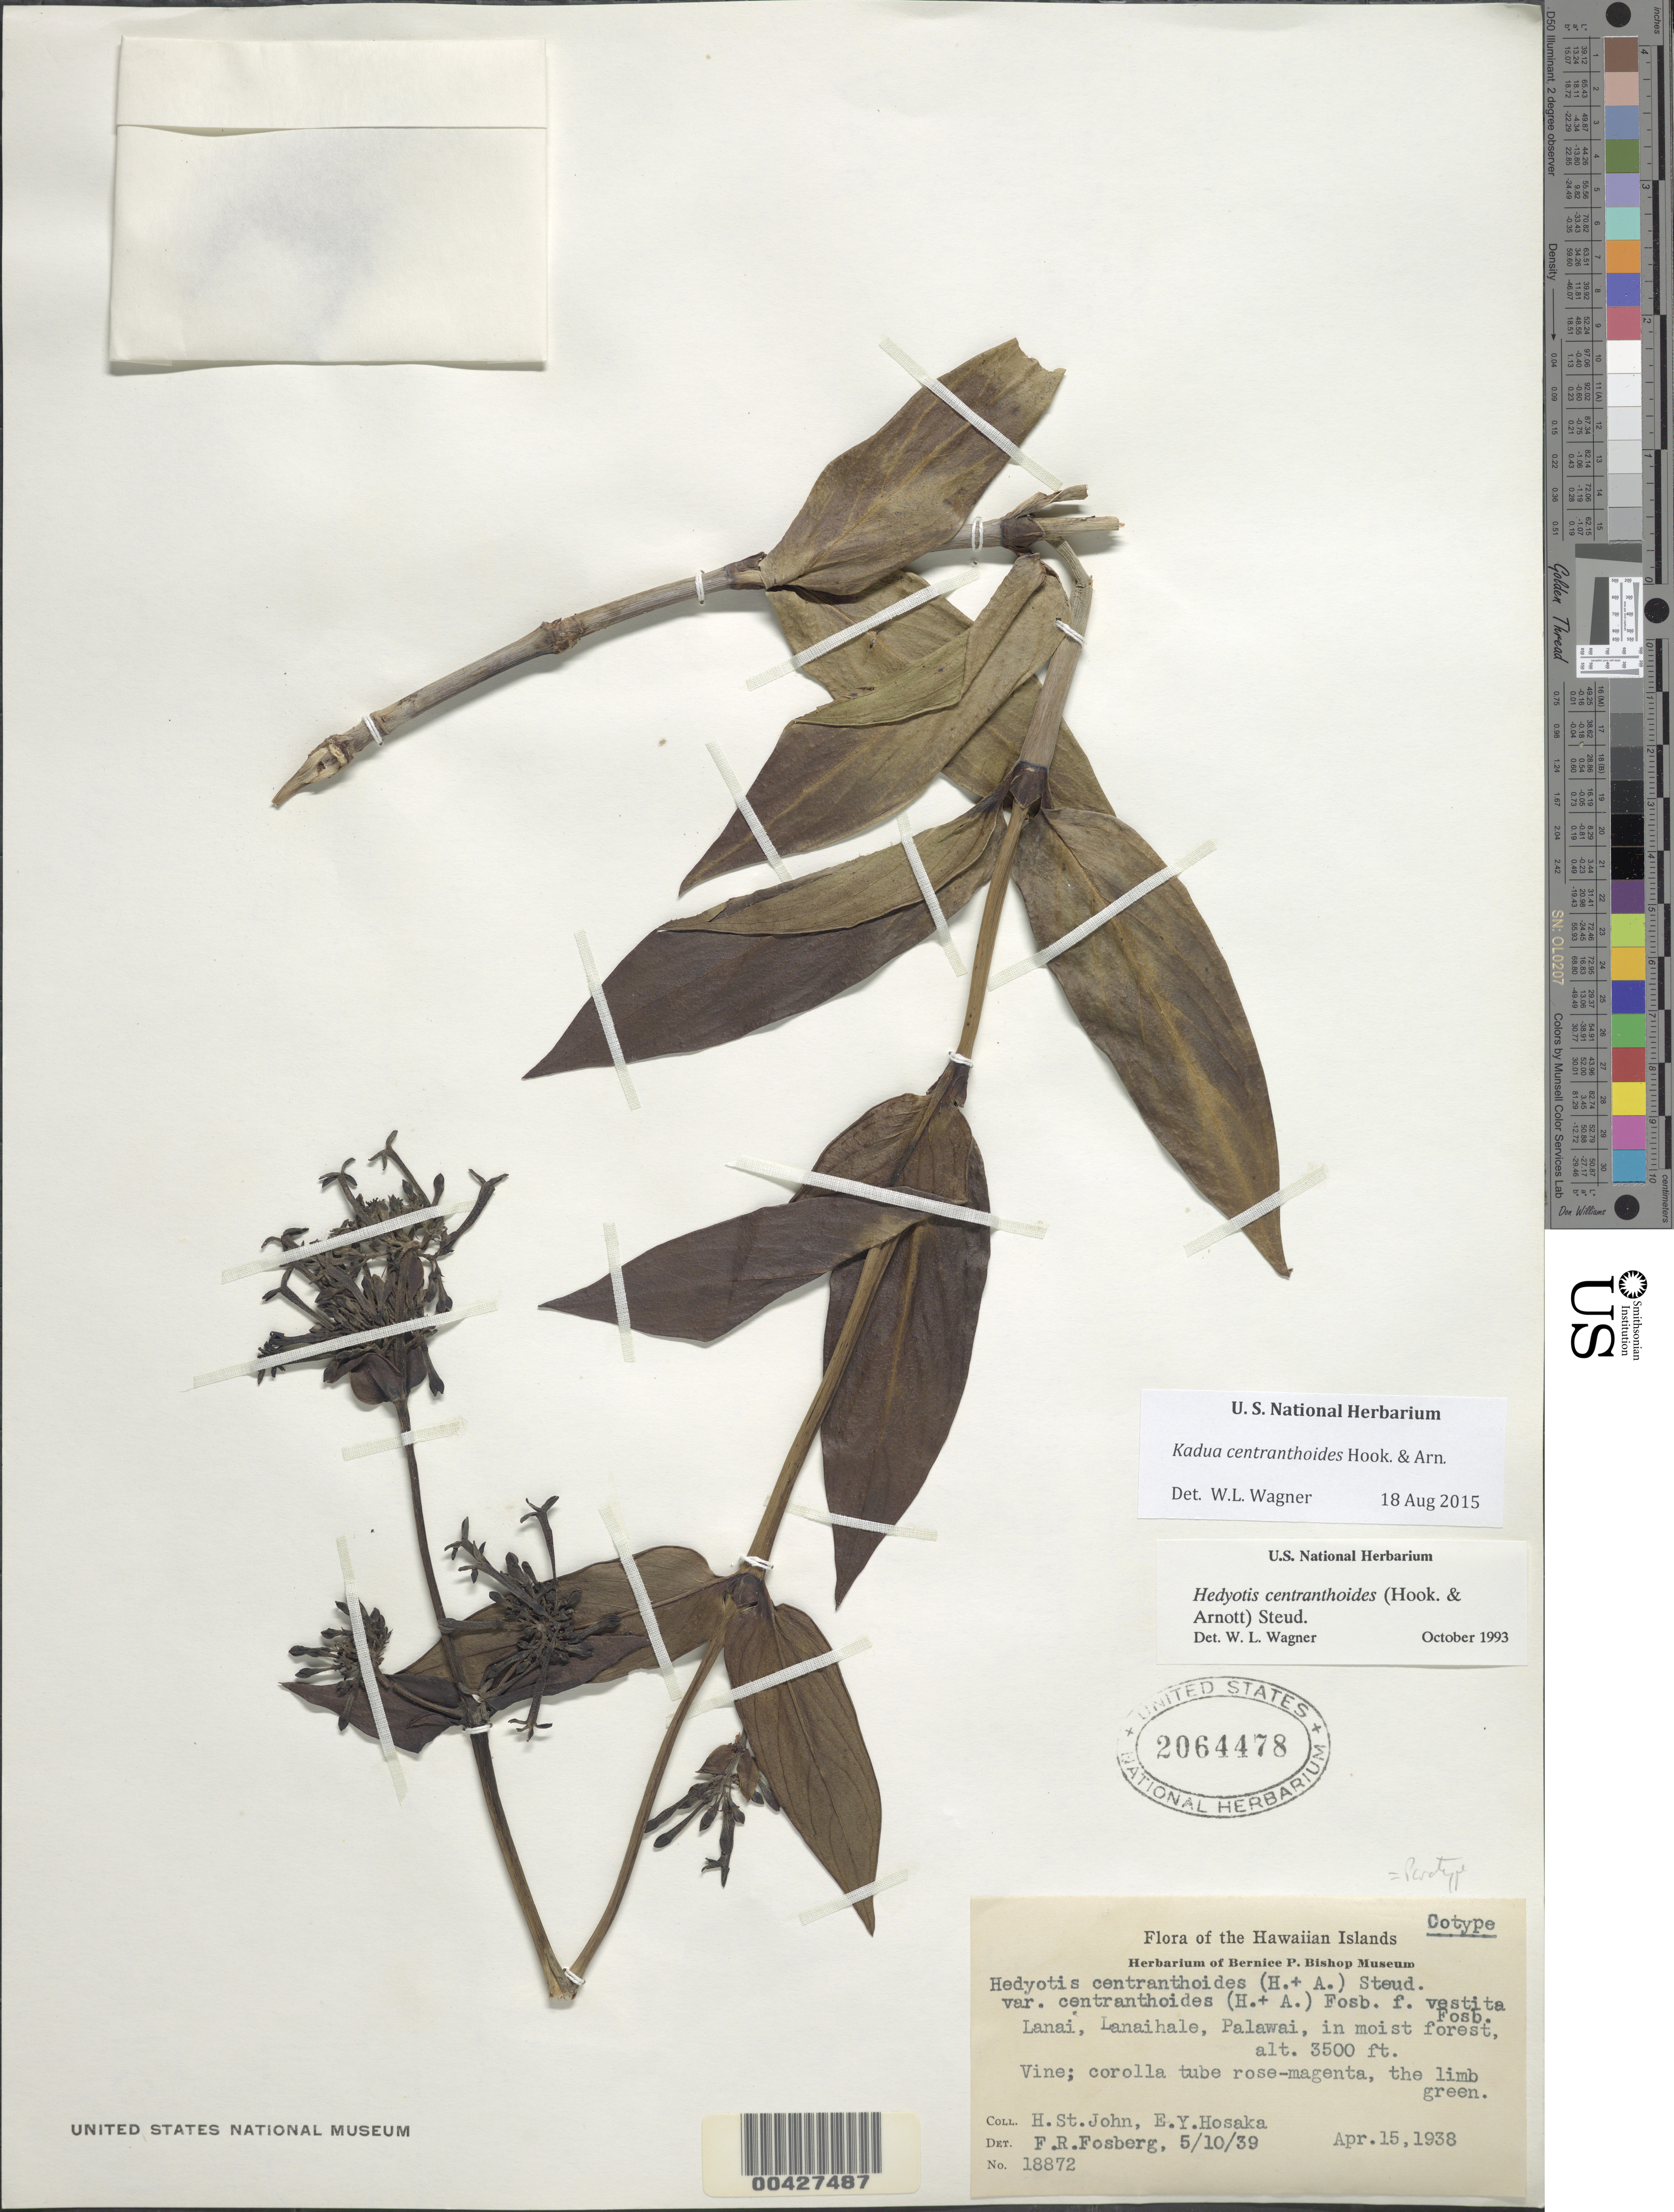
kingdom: Plantae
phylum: Tracheophyta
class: Magnoliopsida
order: Gentianales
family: Rubiaceae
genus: Kadua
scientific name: Kadua centranthoides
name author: Hook. & Arn.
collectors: H. St. John & E. Y. Hosaka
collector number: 18872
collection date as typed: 15 Apr 1938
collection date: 1938-04-15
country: United States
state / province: Hawaii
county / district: Maui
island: Lana'i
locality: Lanaihale, Palawai.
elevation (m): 1067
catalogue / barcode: US 2064478